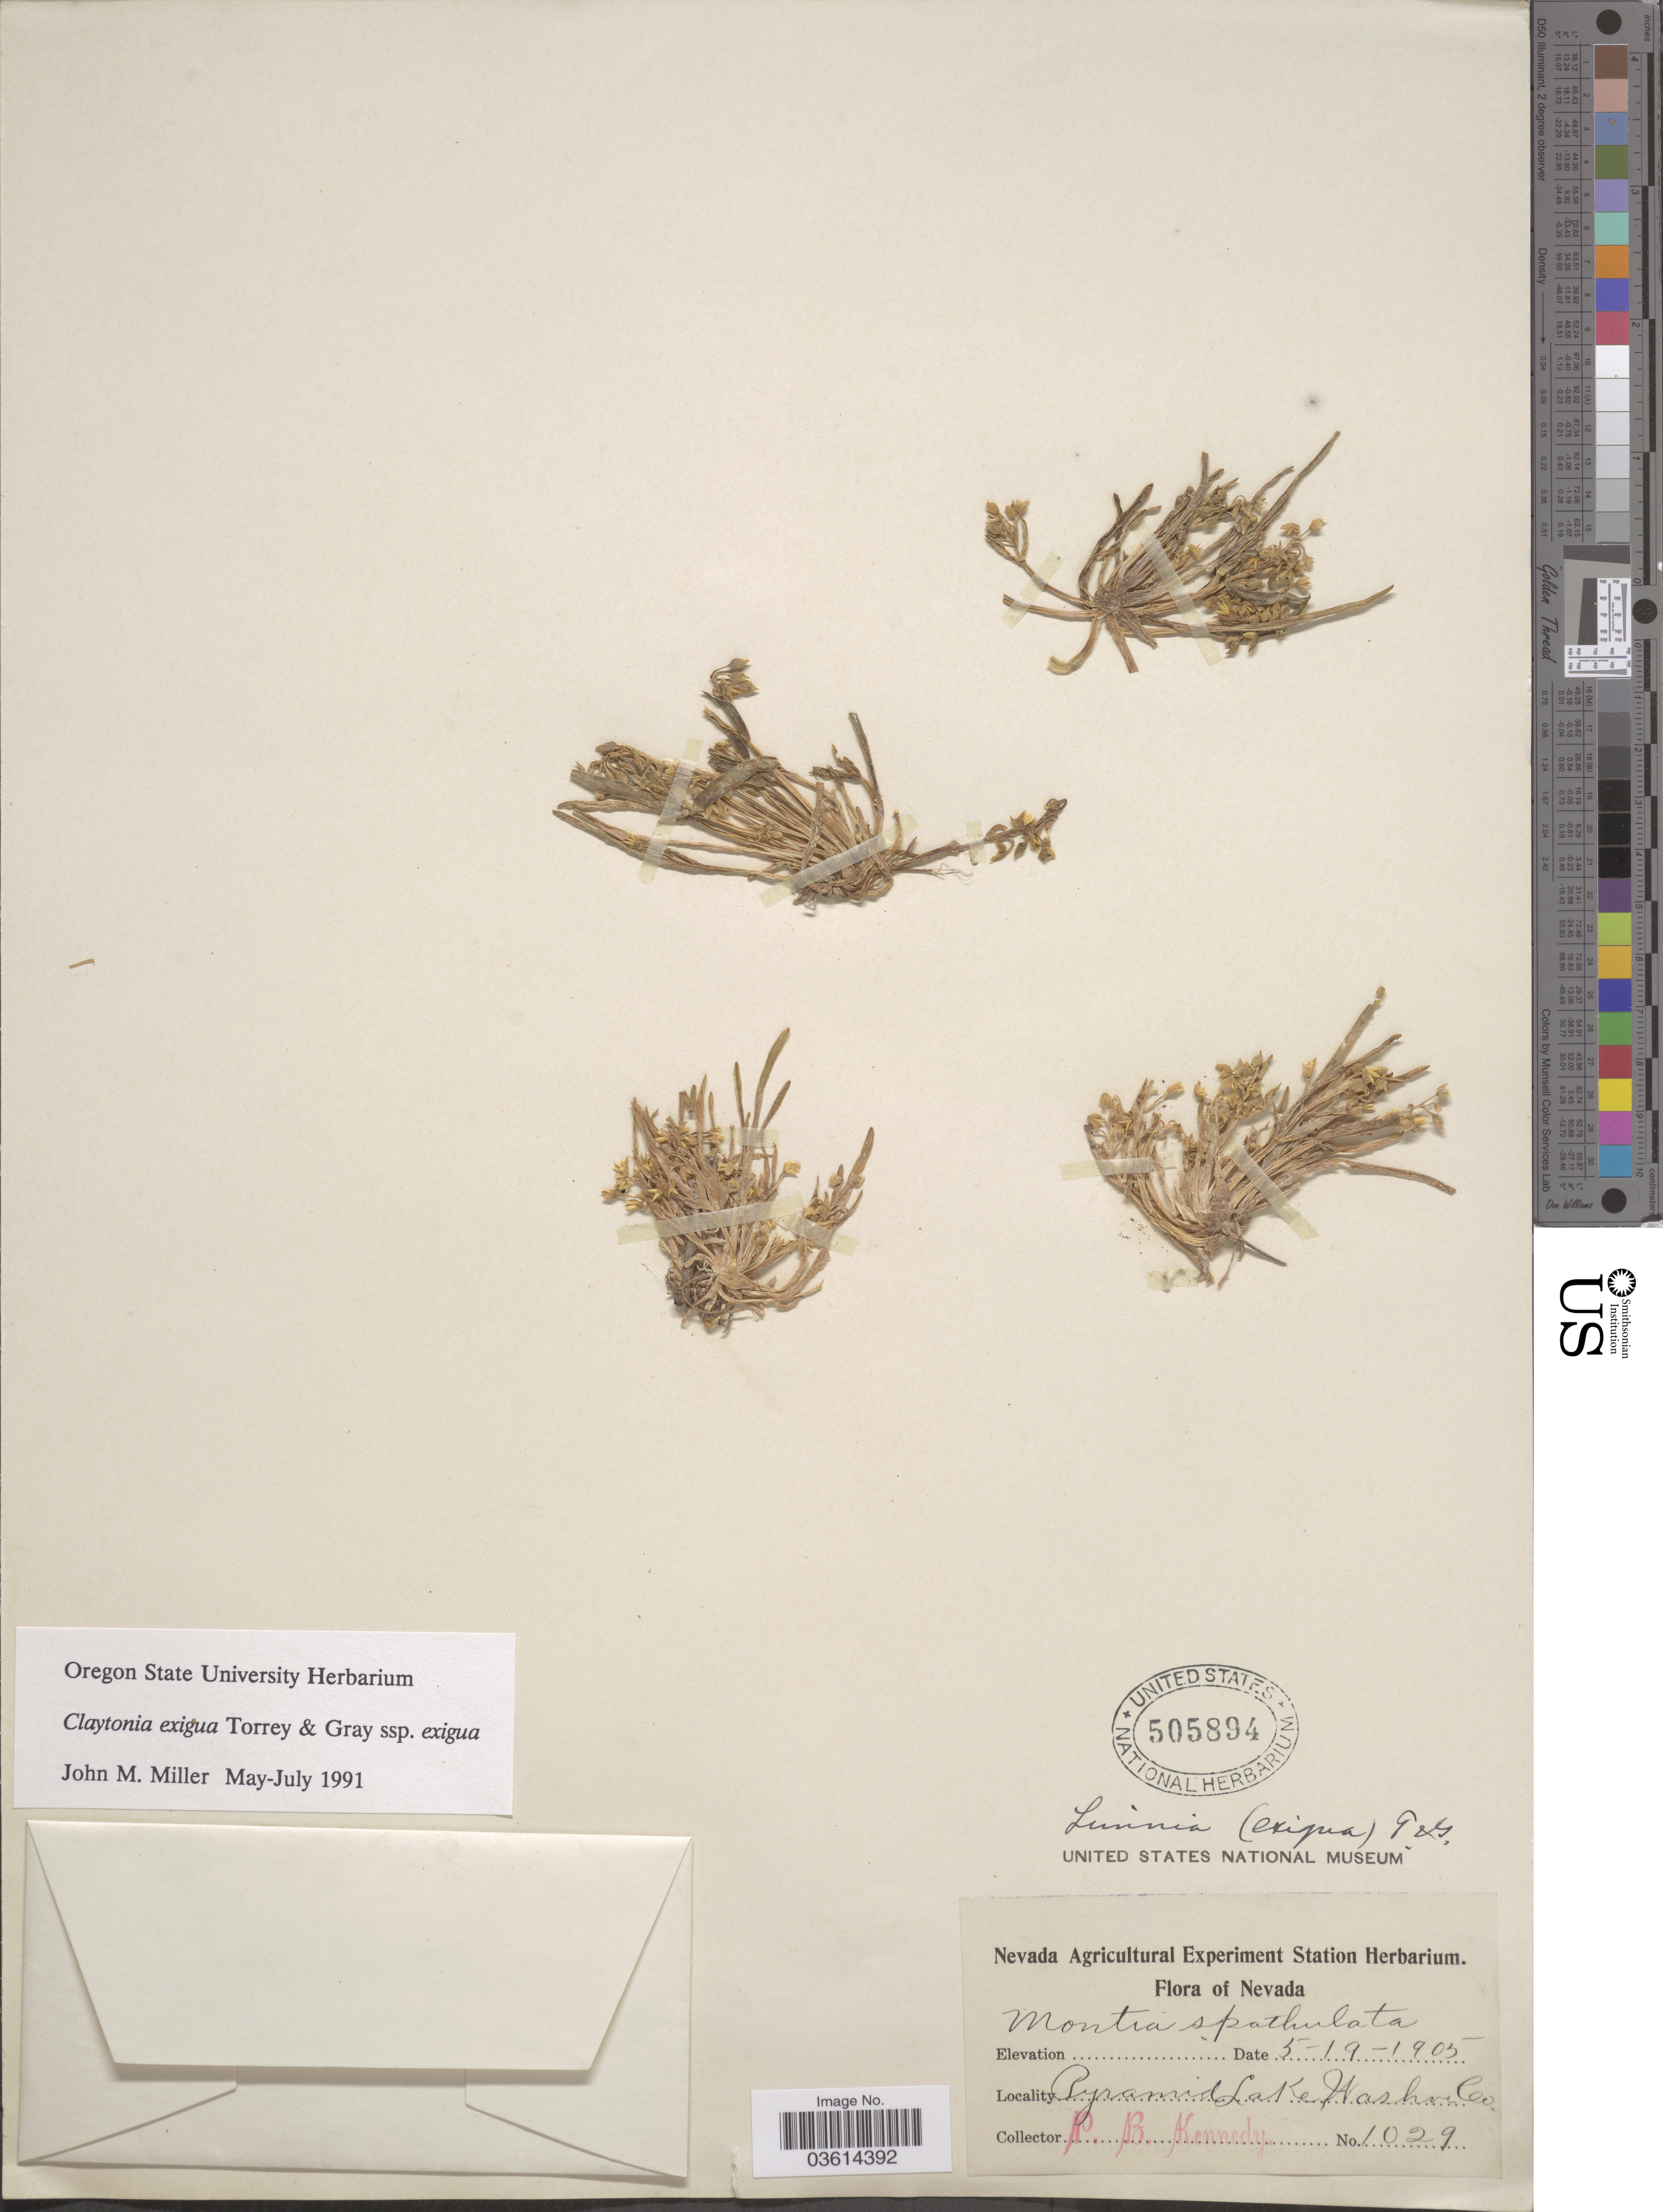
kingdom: Plantae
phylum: Tracheophyta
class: Magnoliopsida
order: Caryophyllales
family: Montiaceae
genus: Claytonia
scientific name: Claytonia exigua subsp. exigua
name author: (Douglas) Torr. & A. Gray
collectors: P. B. Kennedy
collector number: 1029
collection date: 1905-05-19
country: United States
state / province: Nevada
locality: Pyramid Lake, Washoe Co.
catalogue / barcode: US 505894